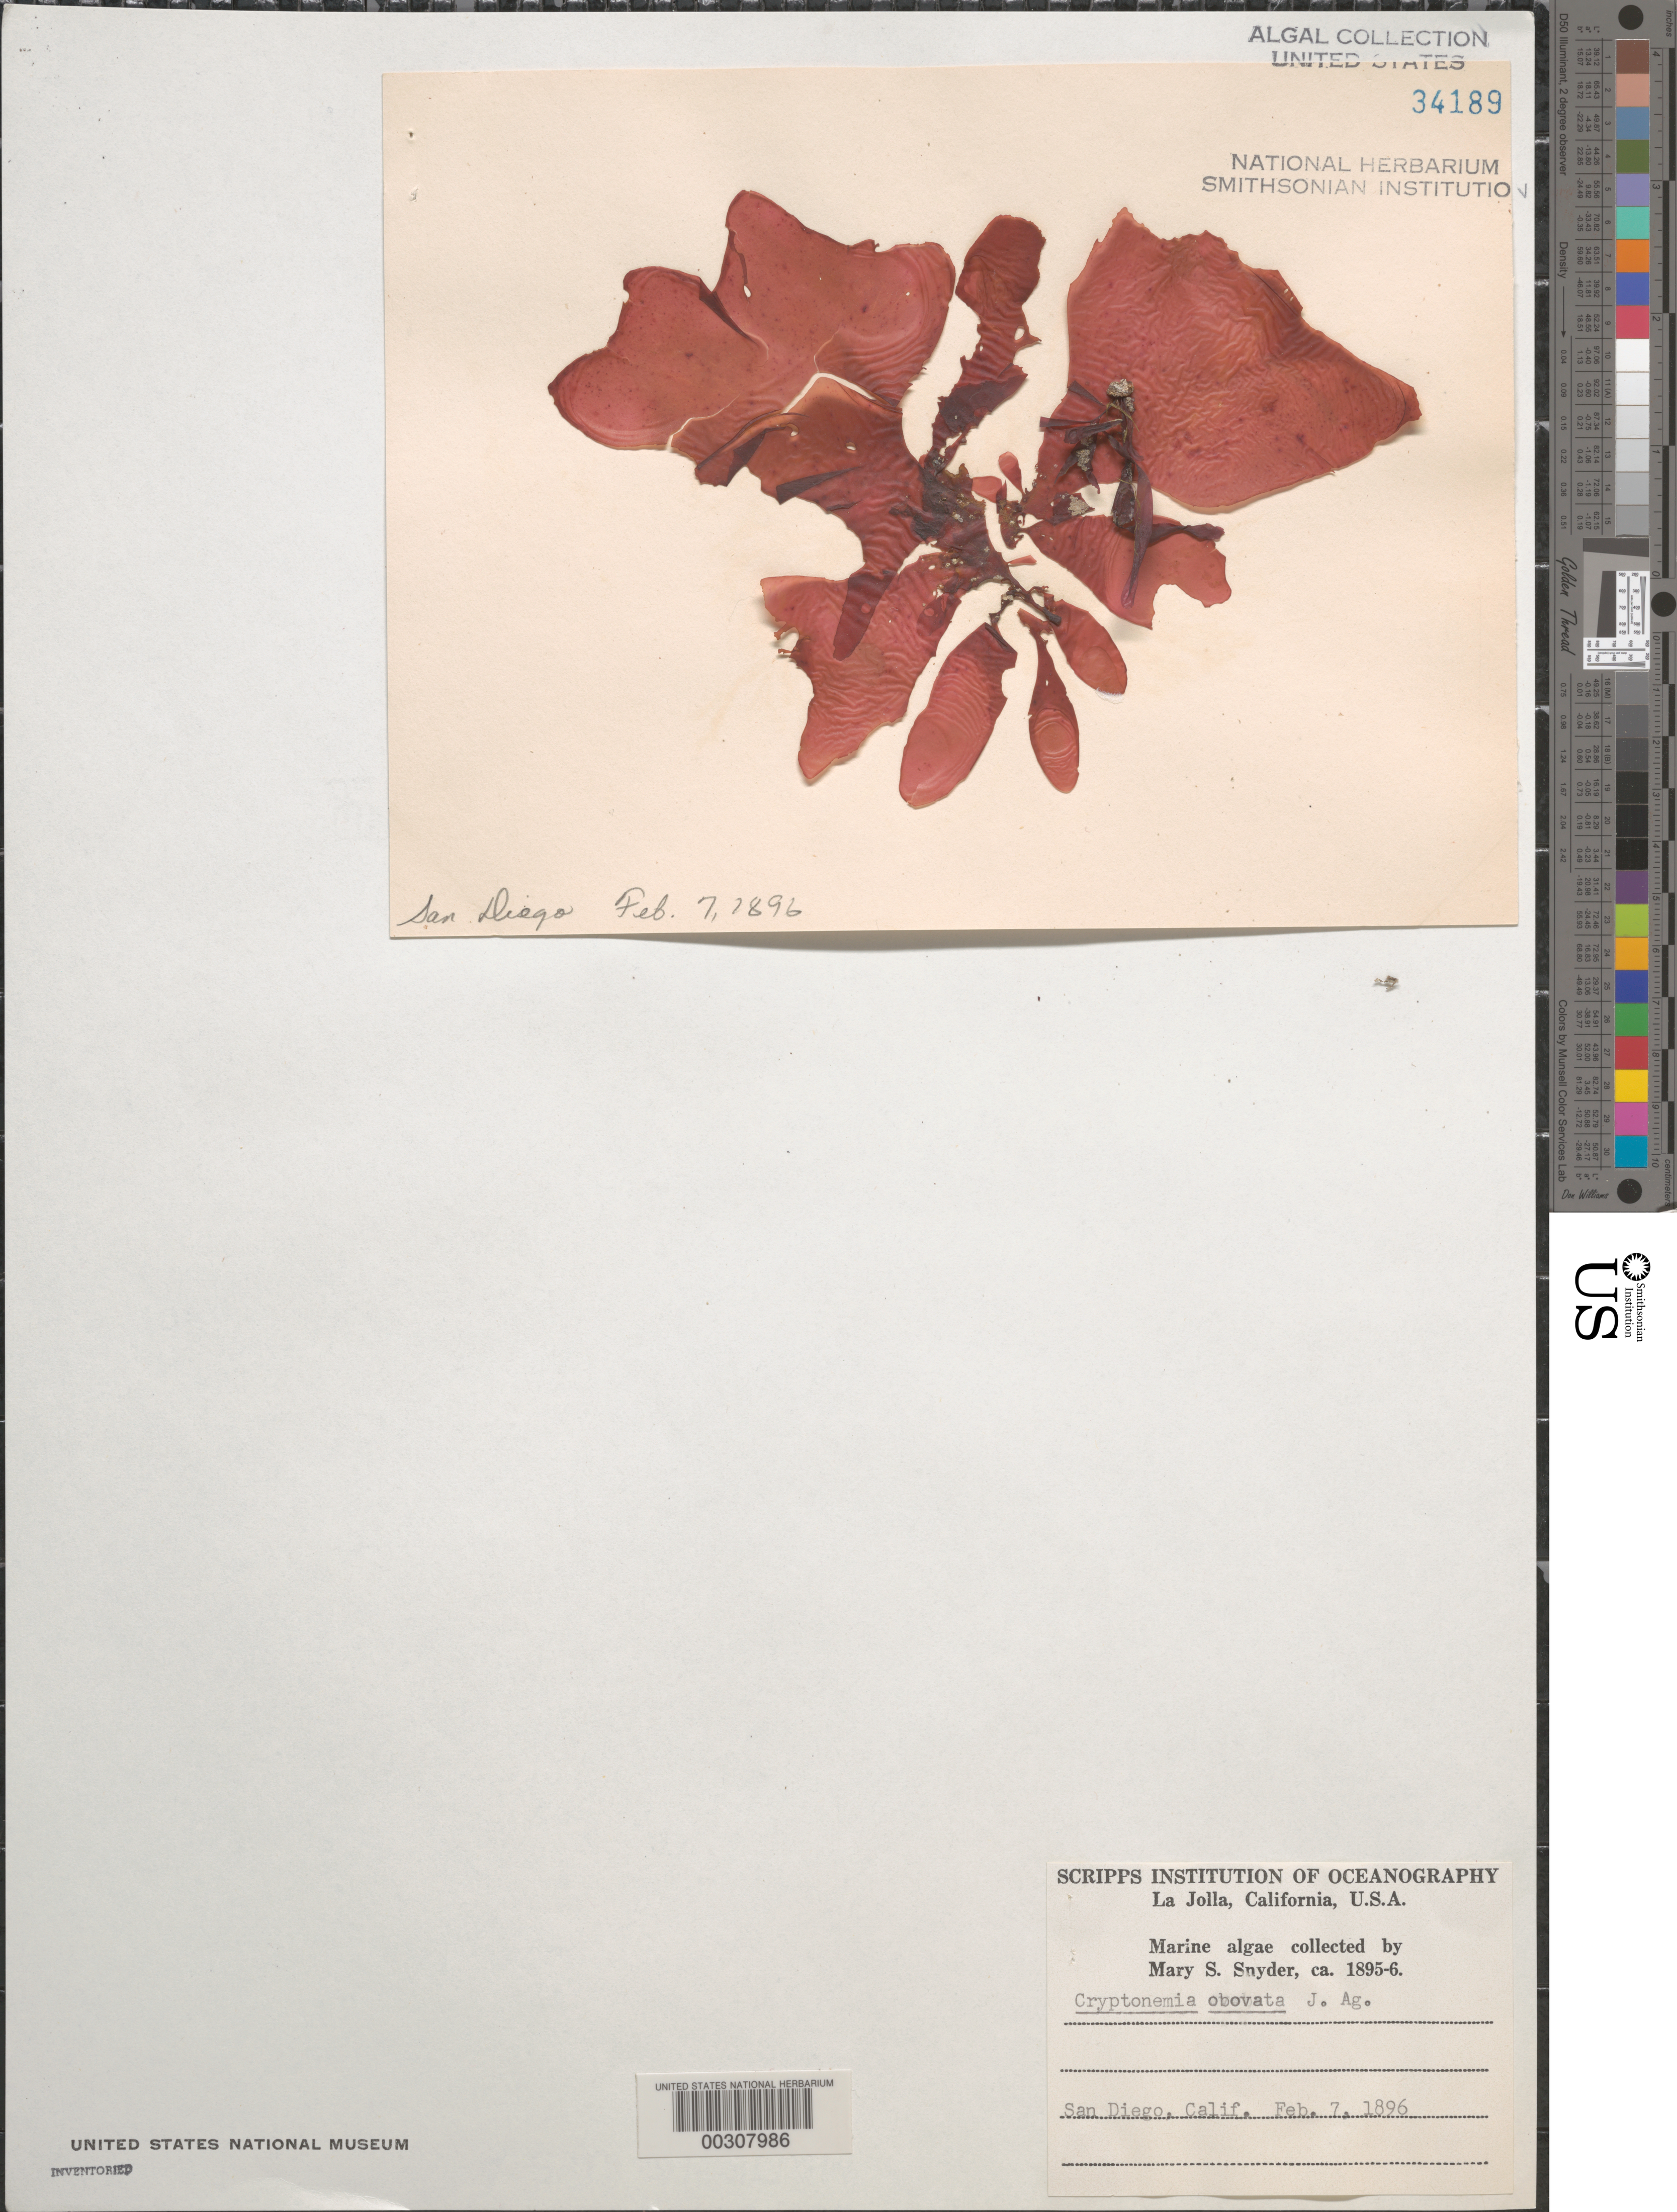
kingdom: Plantae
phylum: Rhodophyta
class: Florideophyceae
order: Halymeniales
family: Halymeniaceae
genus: Cryptonemia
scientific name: Cryptonemia obovata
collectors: M. Snyder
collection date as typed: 07 Feb 1896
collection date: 1896-02-07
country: United States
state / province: California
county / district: San Diego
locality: San Diego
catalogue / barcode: US 34189